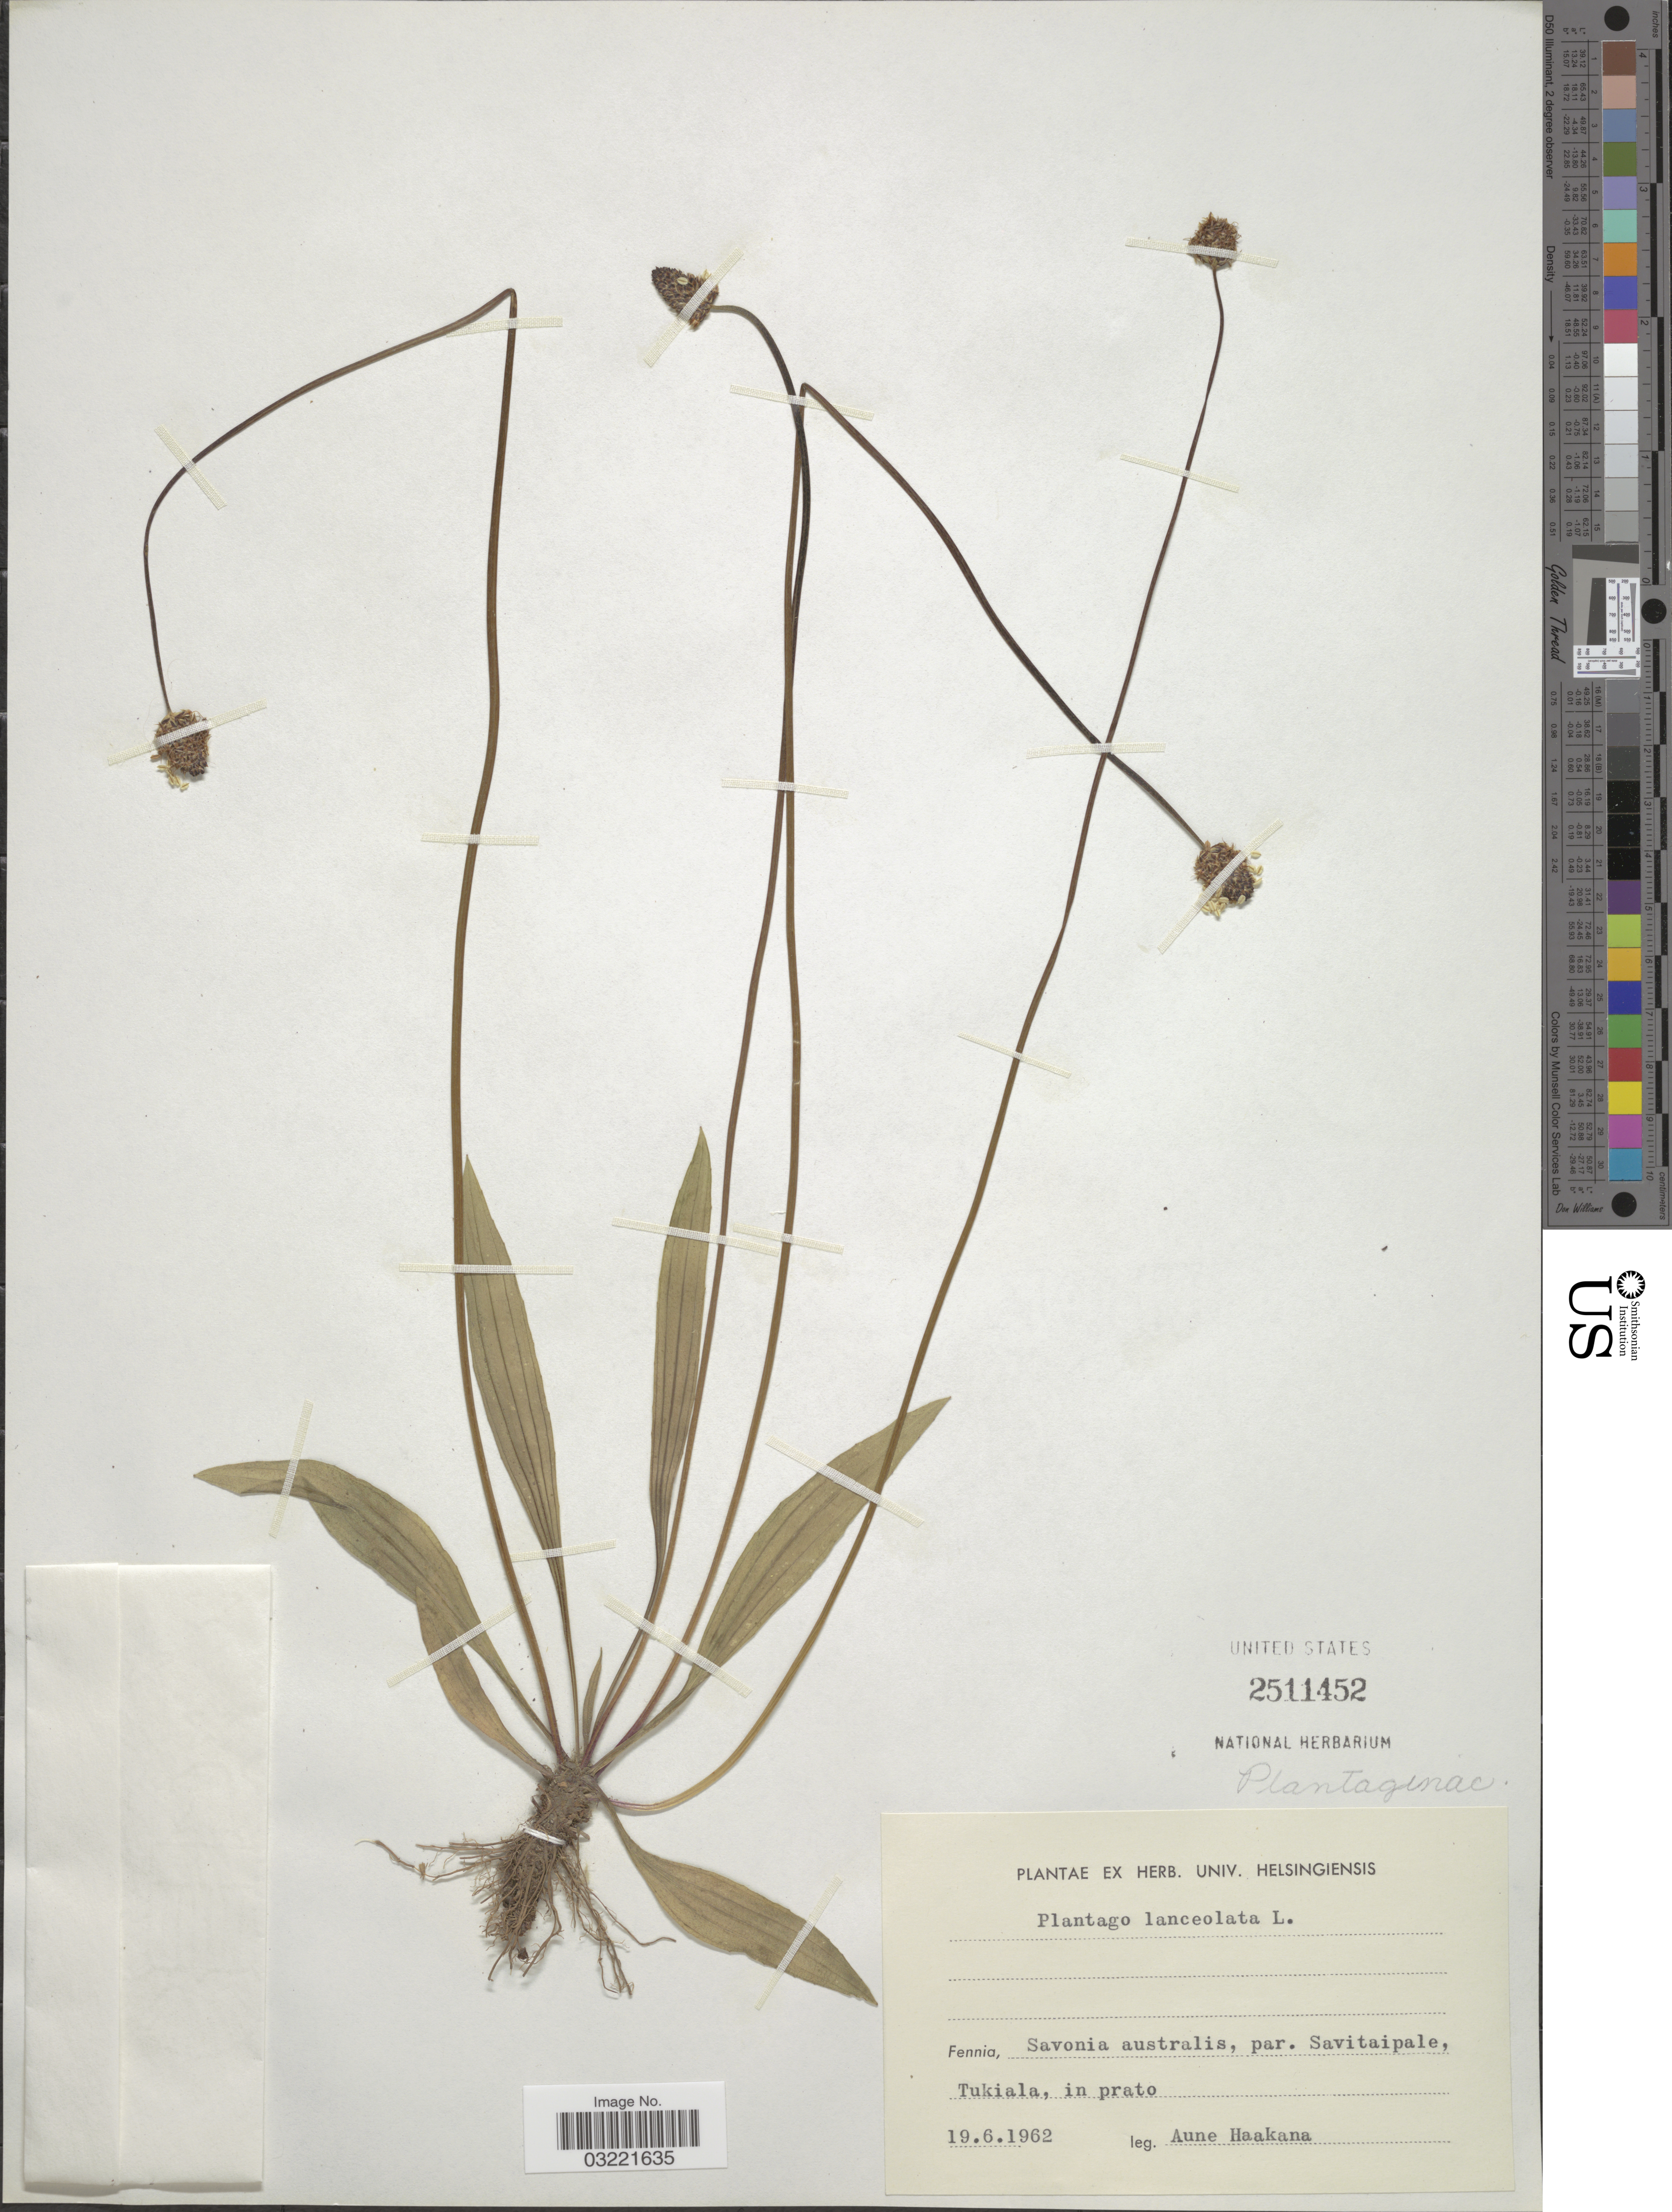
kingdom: Plantae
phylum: Tracheophyta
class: Magnoliopsida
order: Lamiales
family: Plantaginaceae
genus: Plantago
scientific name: Plantago lanceolata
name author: L.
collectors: A. Haakana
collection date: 1962-06-19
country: Finland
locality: Fennia, Savonia australis, par. Savitaipale, Tukiala.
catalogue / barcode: US 2511452